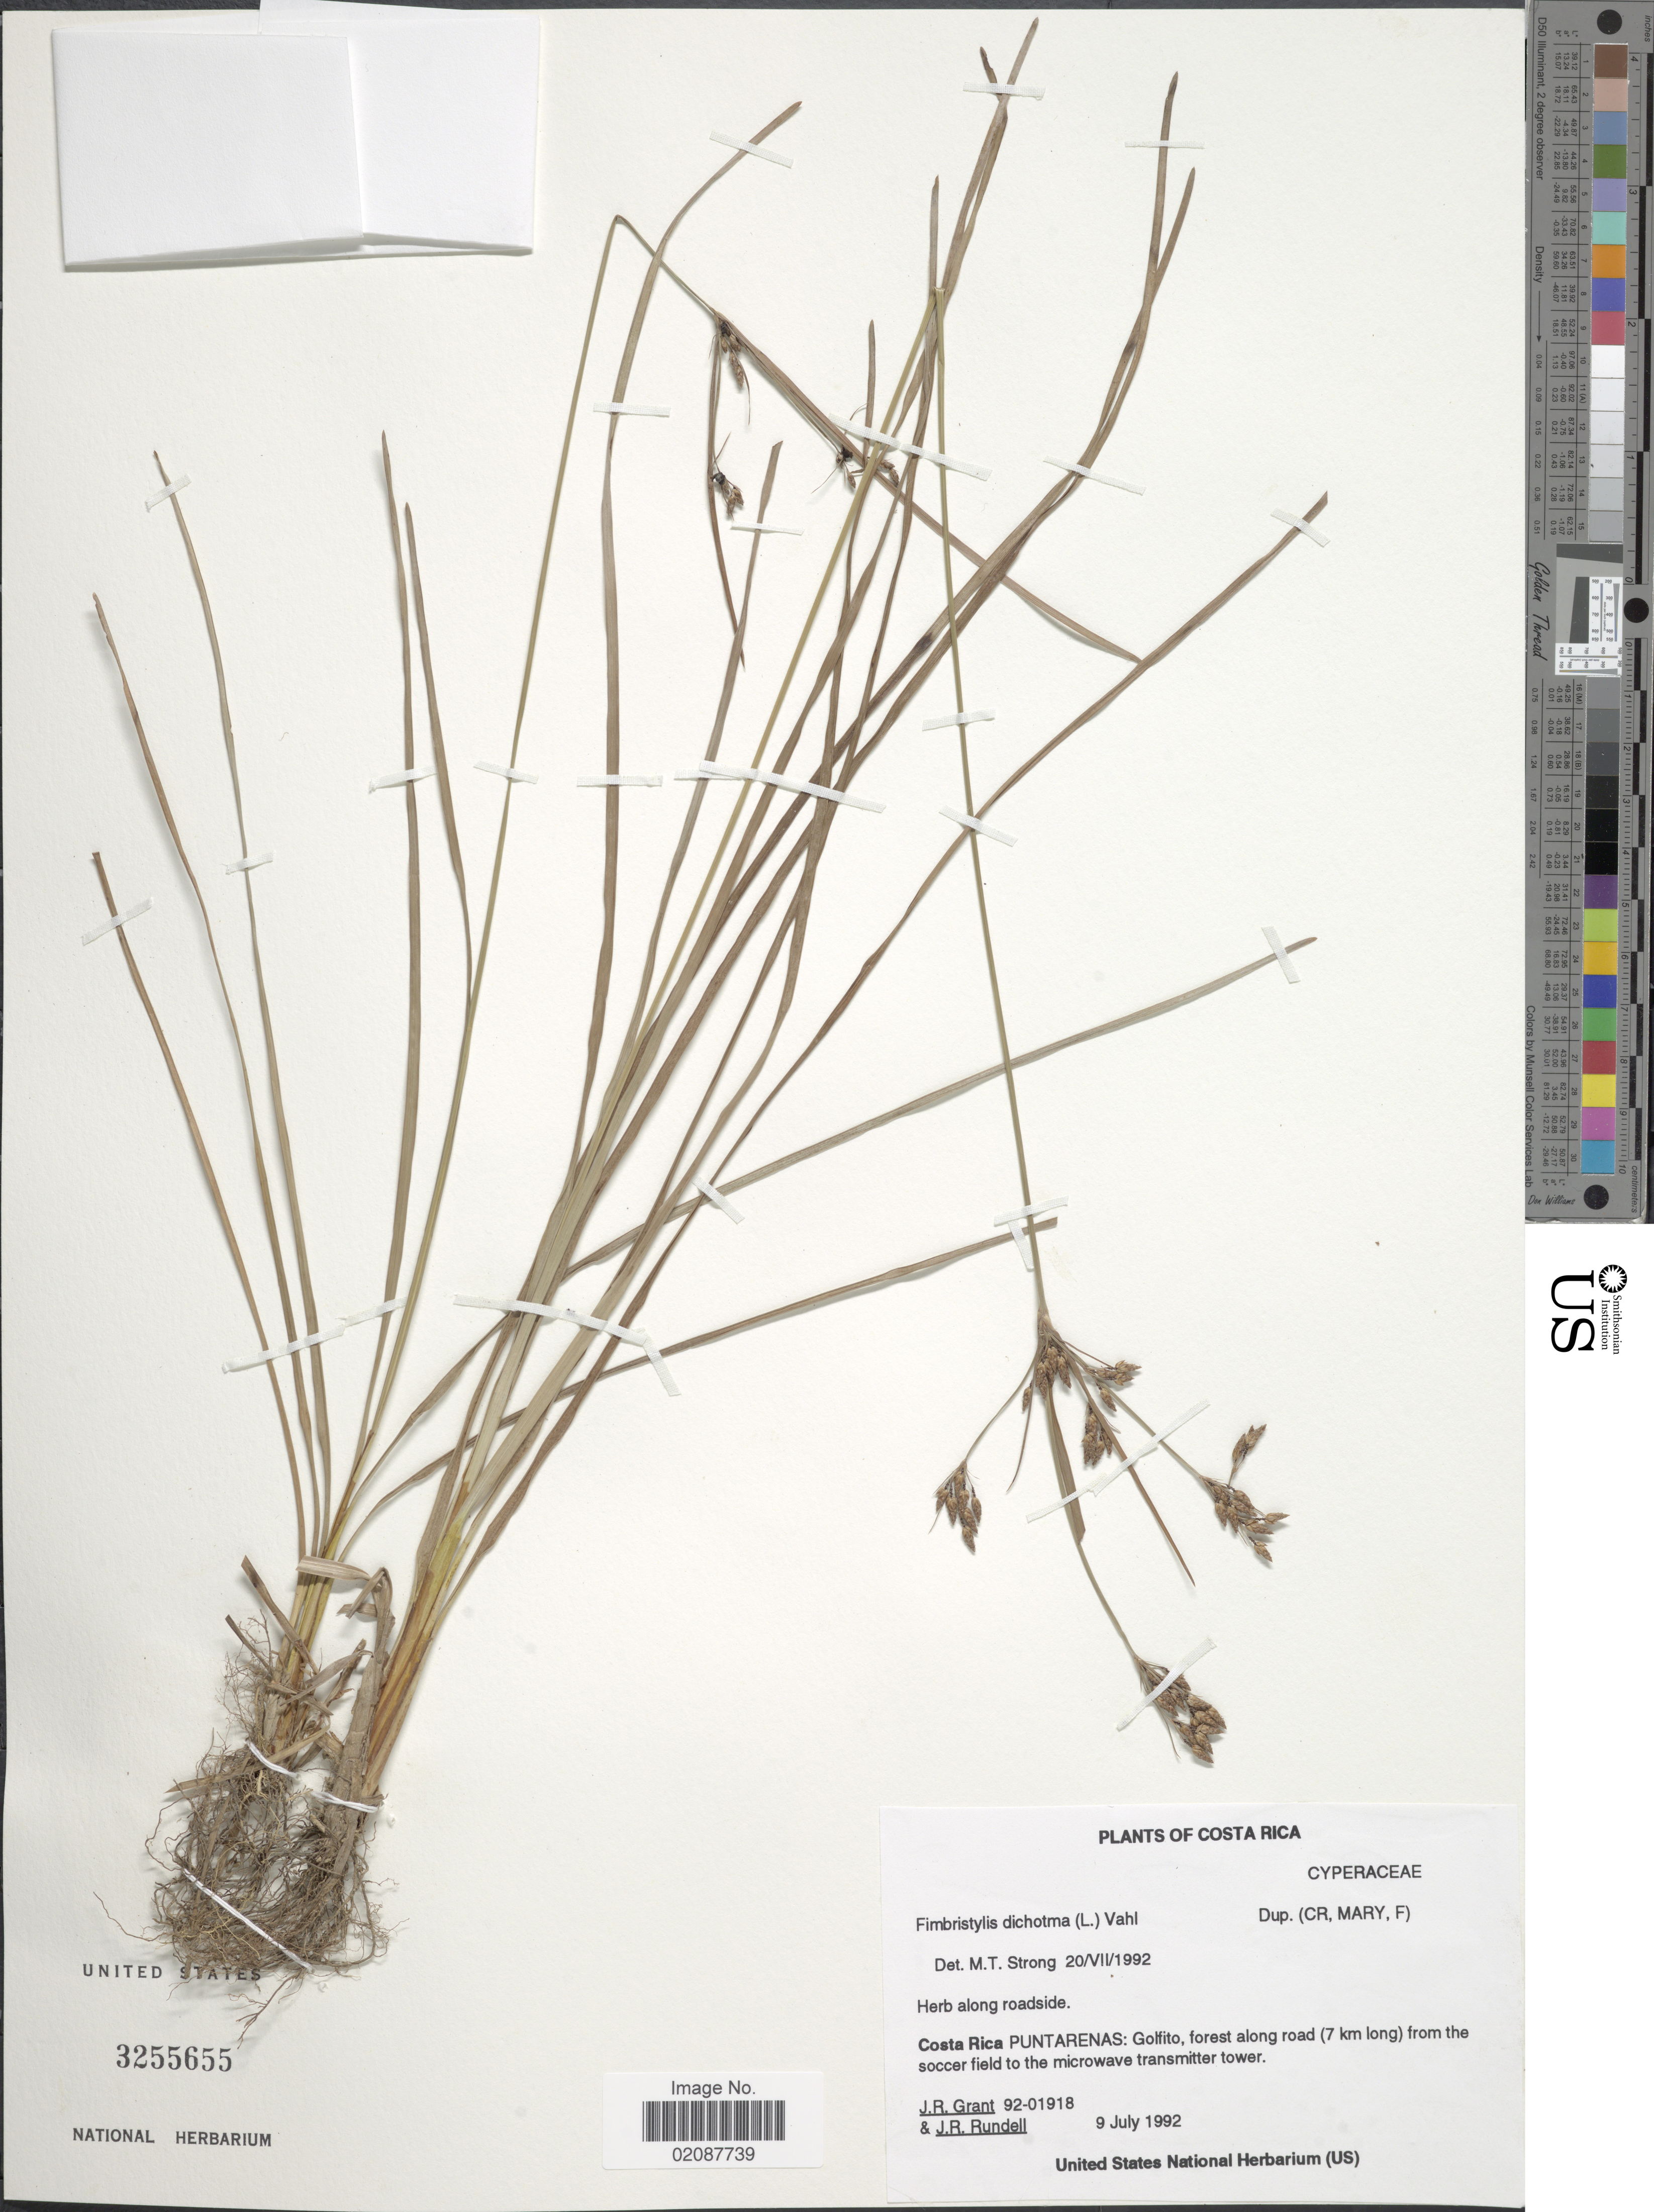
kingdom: Plantae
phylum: Tracheophyta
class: Liliopsida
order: Poales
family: Cyperaceae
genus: Fimbristylis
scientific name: Fimbristylis dichotoma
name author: (L.) Vahl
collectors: J. Grant & J. R. Rundell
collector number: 92-01918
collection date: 1992-07-09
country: Costa Rica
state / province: Puntarenas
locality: Golfito, forest along road (7 km long) from the soccer field to the microwave transmitter tower, herb along roadside.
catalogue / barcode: US 3255655